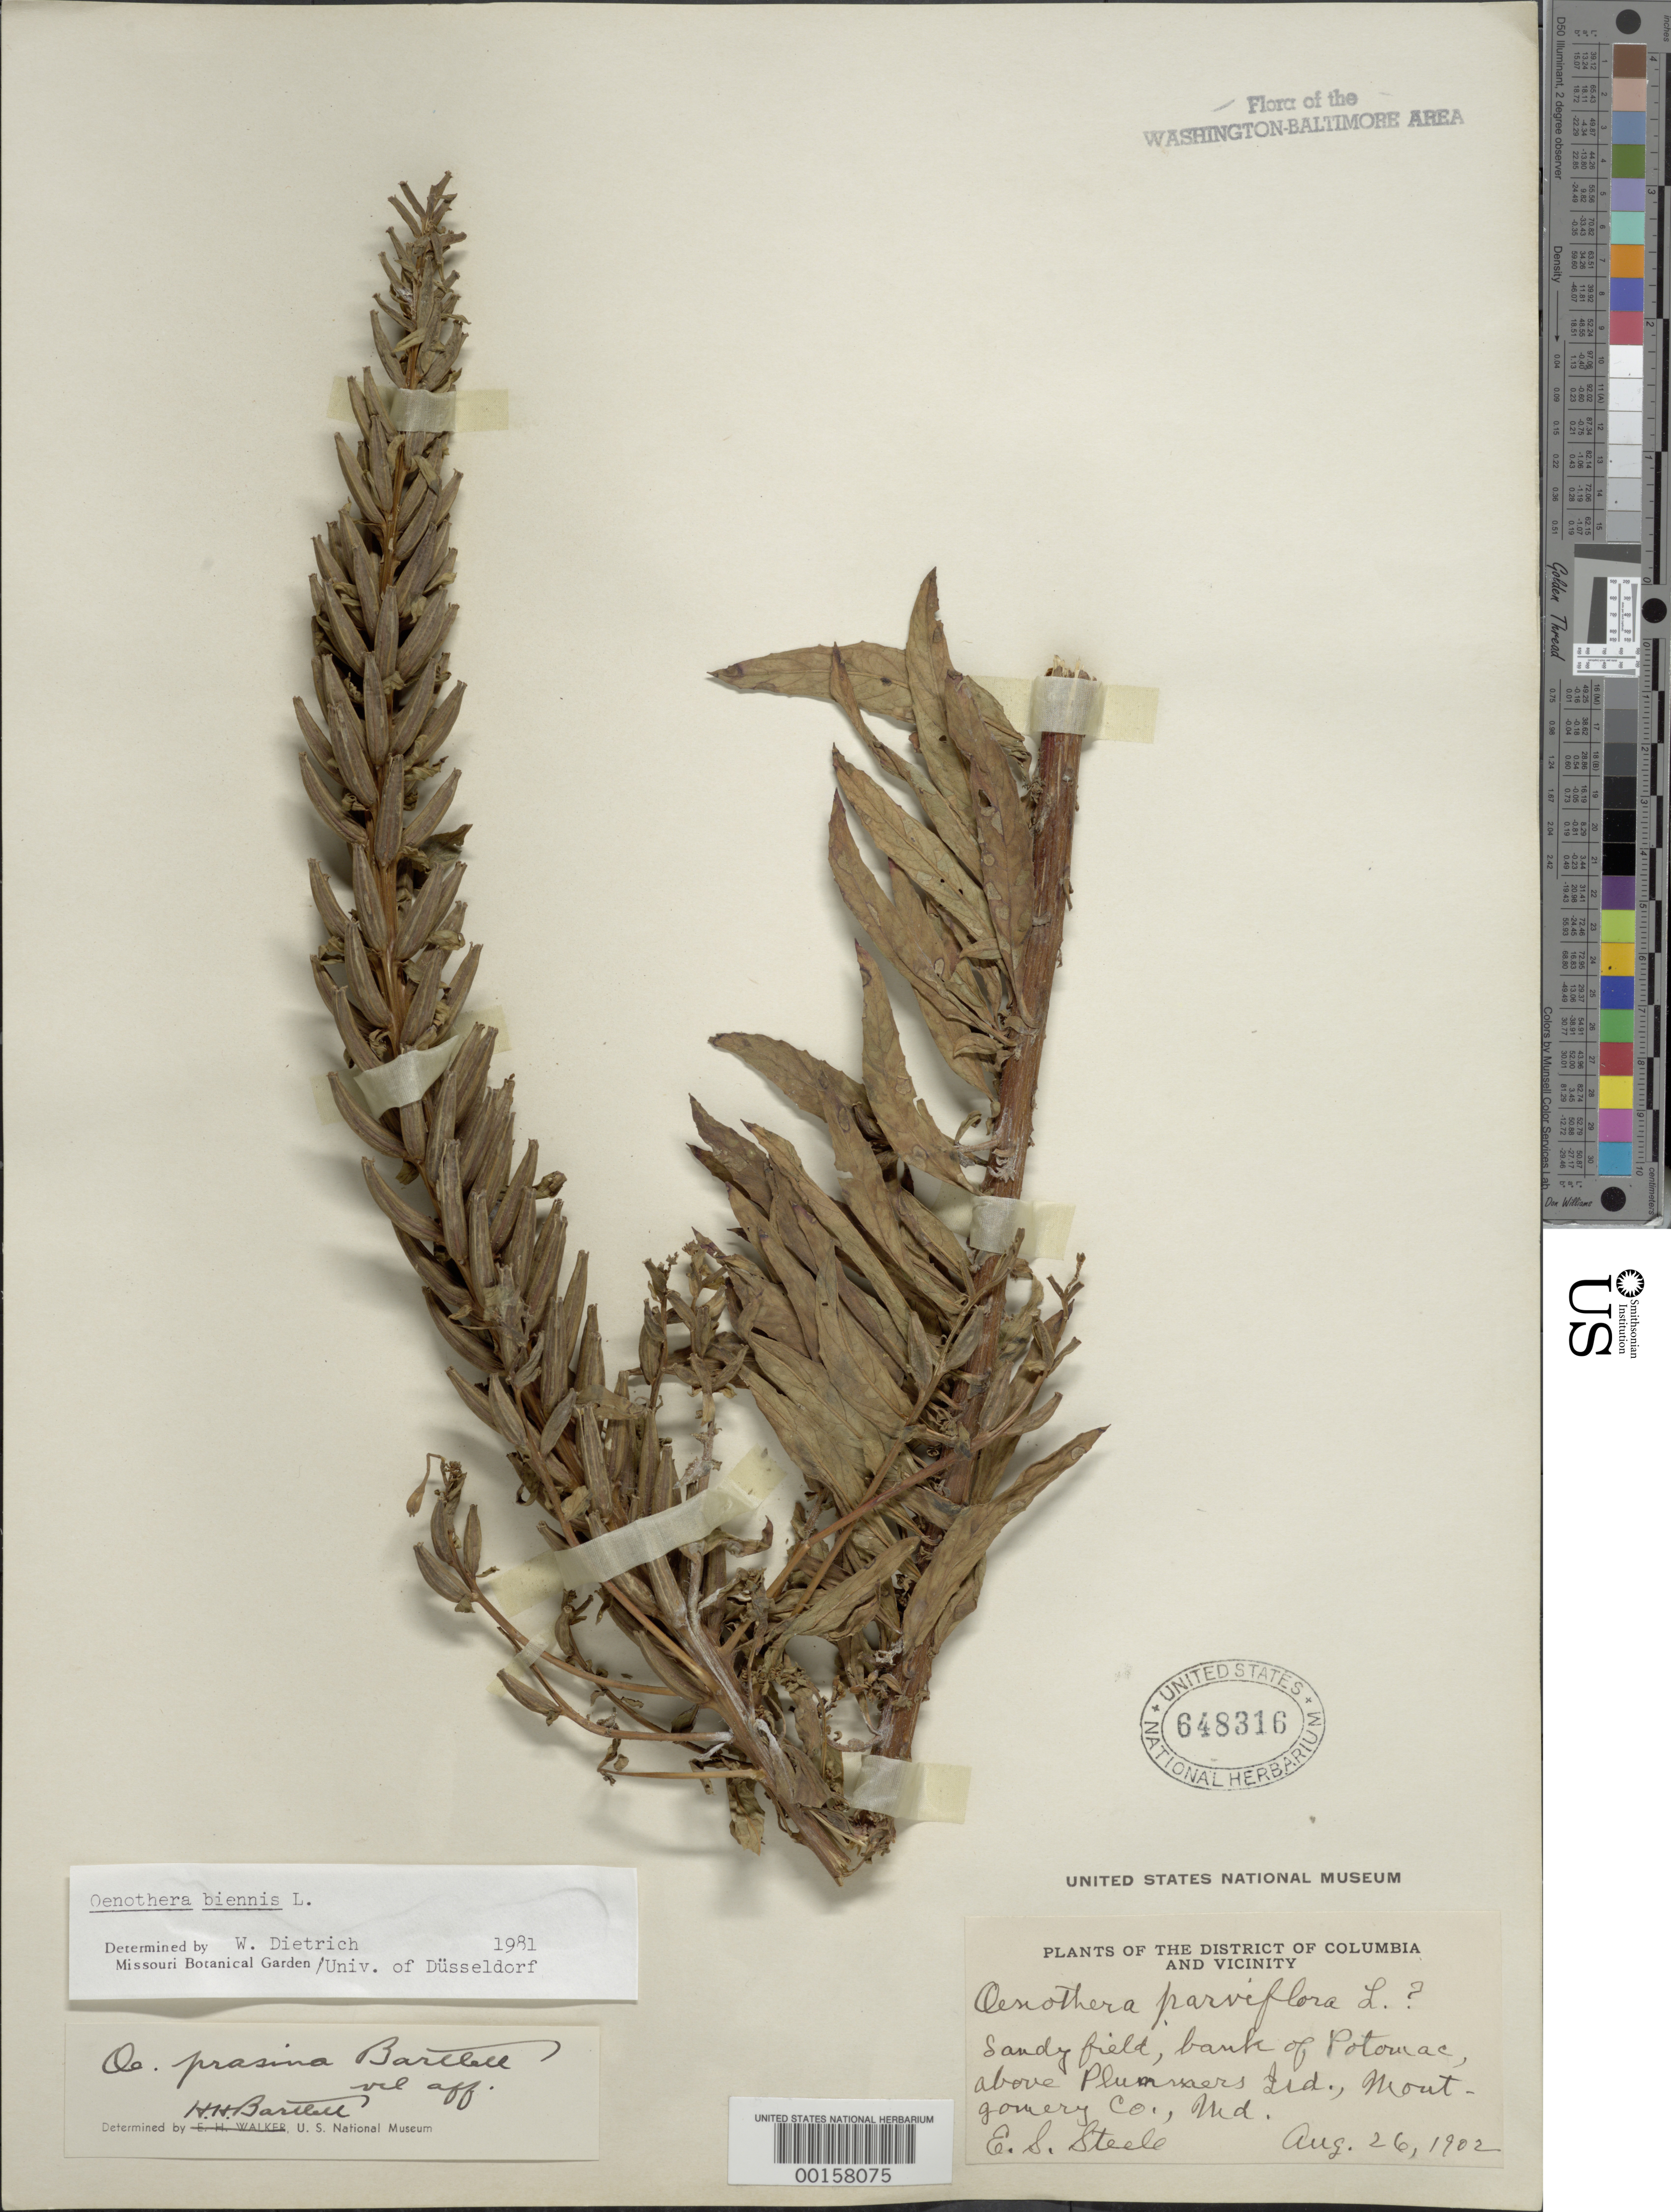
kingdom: Plantae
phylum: Tracheophyta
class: Magnoliopsida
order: Myrtales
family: Onagraceae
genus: Oenothera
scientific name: Oenothera biennis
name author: L.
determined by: Dietrich, W.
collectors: E. Steele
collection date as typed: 26 Aug 1902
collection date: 1902-08-26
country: United States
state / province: Maryland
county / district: Montgomery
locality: Potomac, above Plummers Island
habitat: Sandy field of bank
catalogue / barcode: US 648316